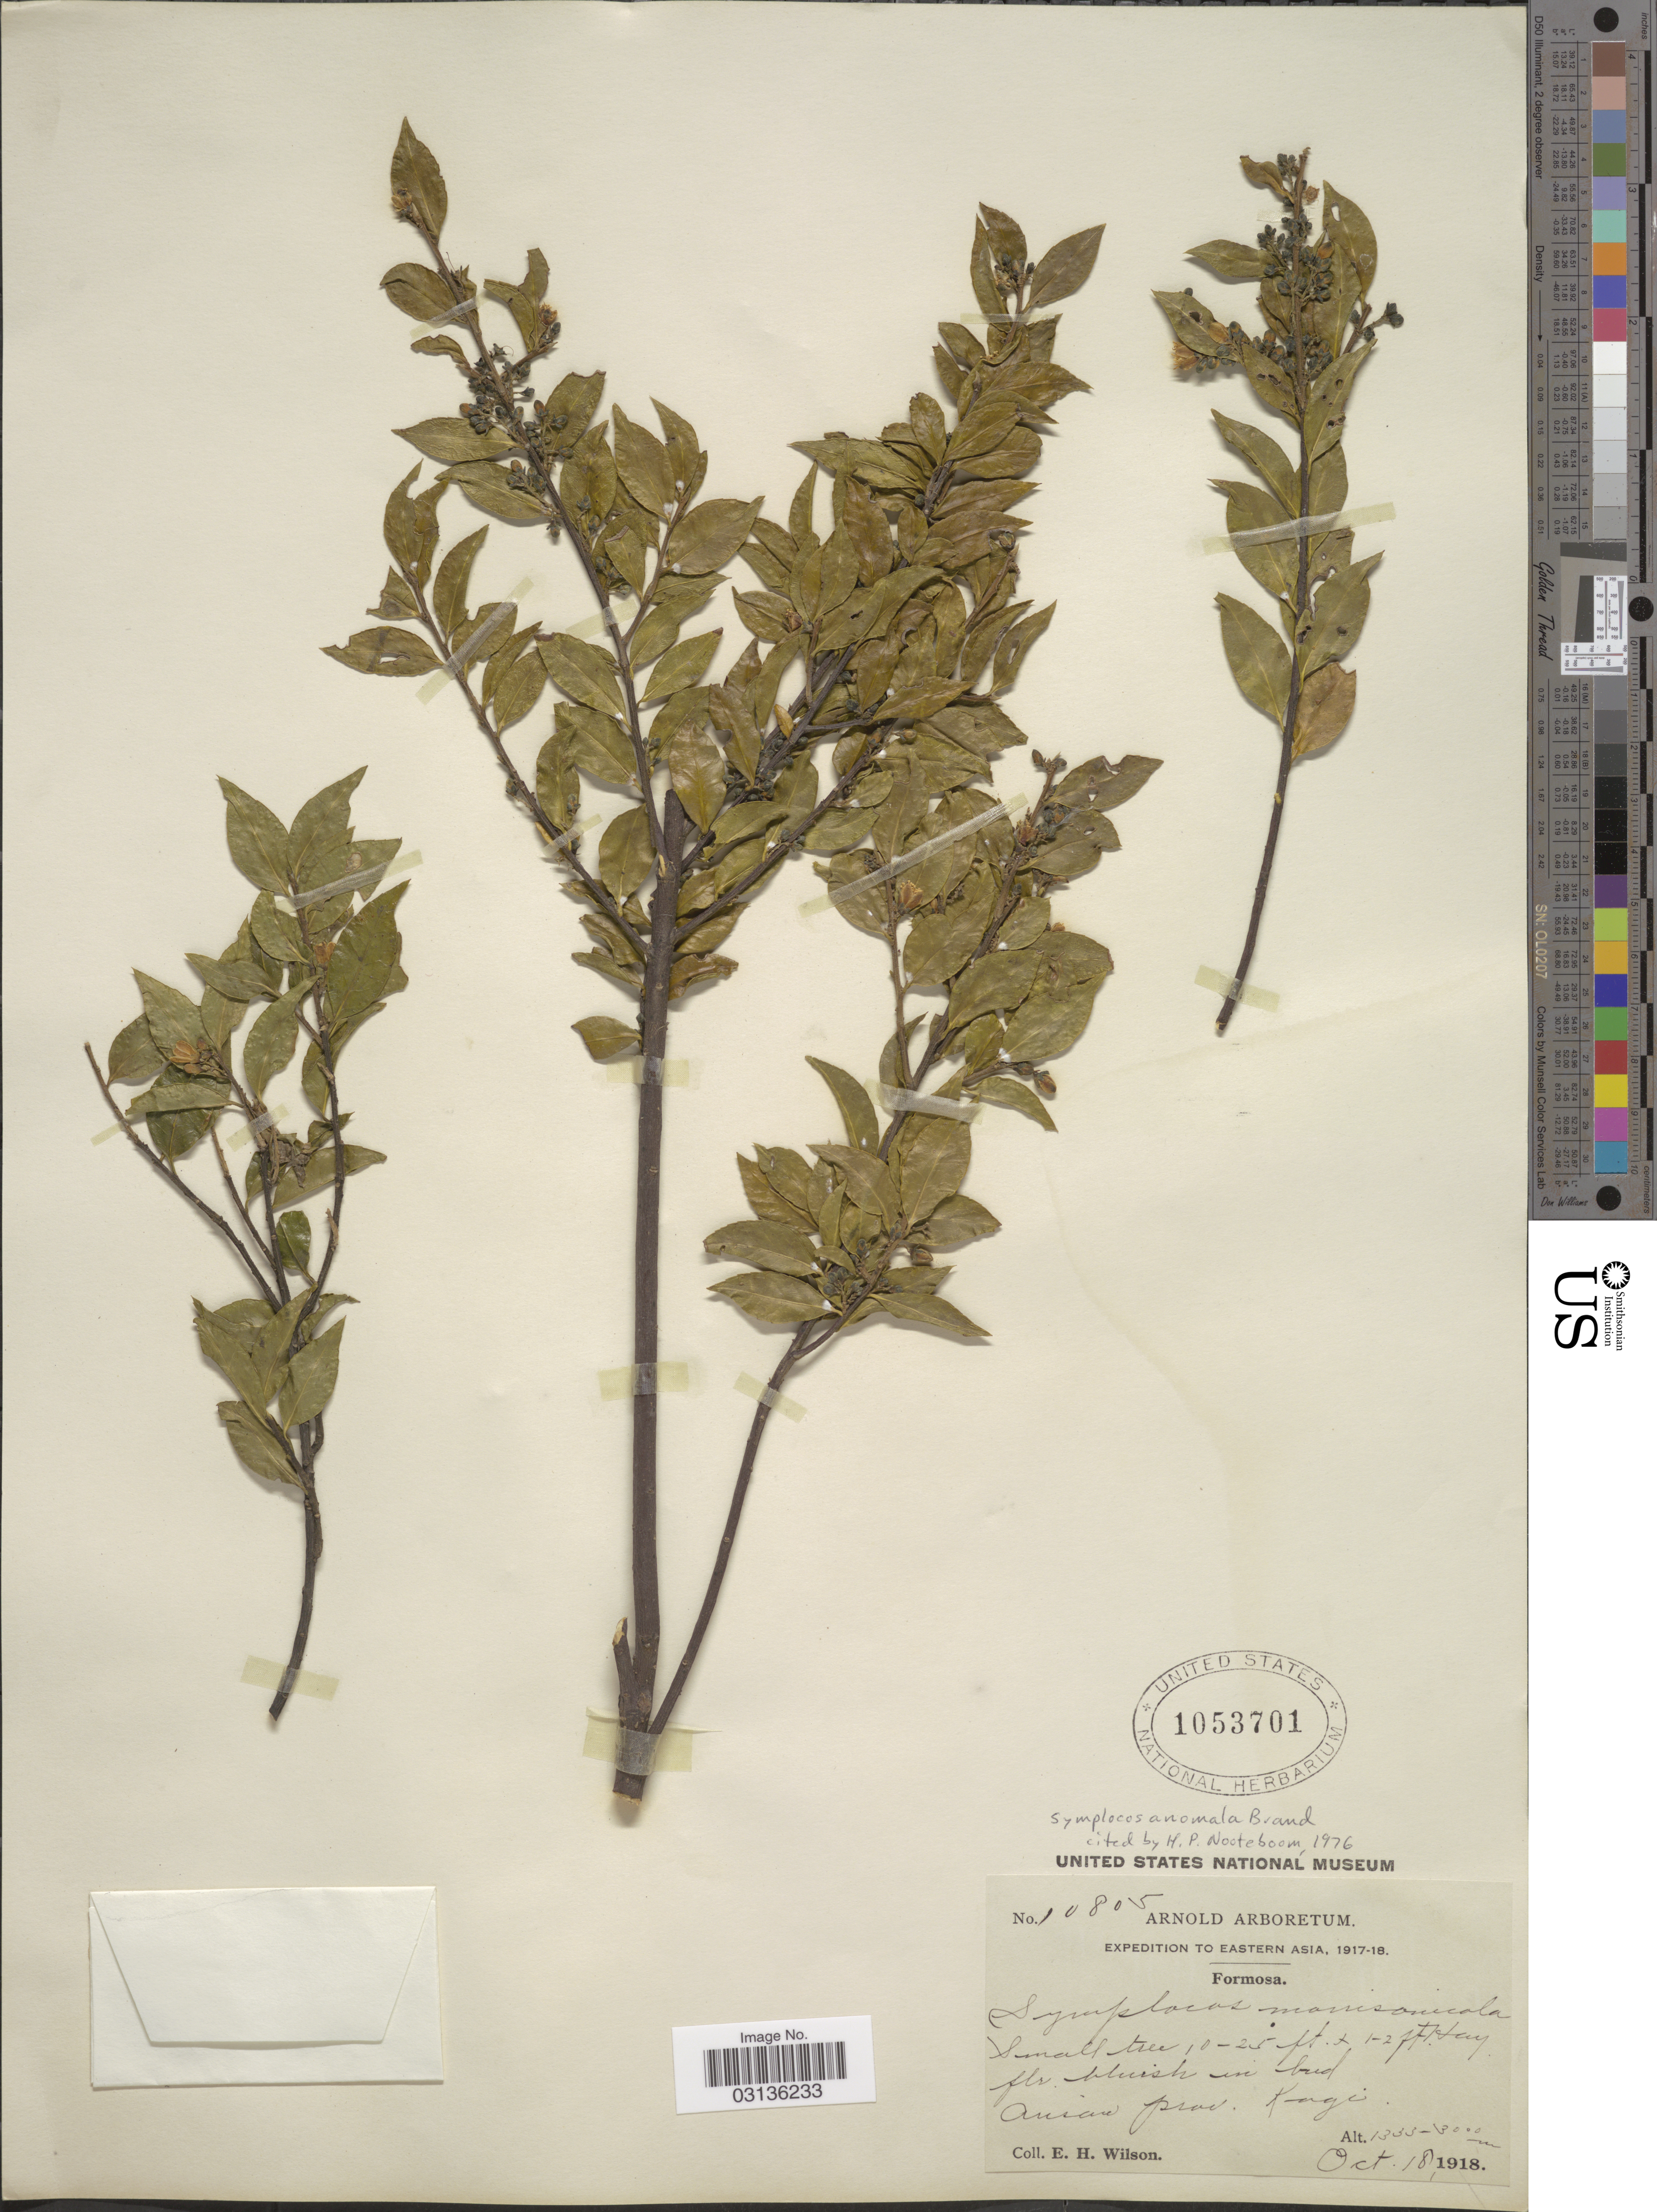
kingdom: Plantae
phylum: Tracheophyta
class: Magnoliopsida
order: Ericales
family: Symplocaceae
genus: Symplocos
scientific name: Symplocos anomala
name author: Brand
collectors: E. Wilson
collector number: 10805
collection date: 1918-10-18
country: Taiwan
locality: Eastern Asia. Formosa. Arisan, prov. Kagi.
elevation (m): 1333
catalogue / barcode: US 1053701